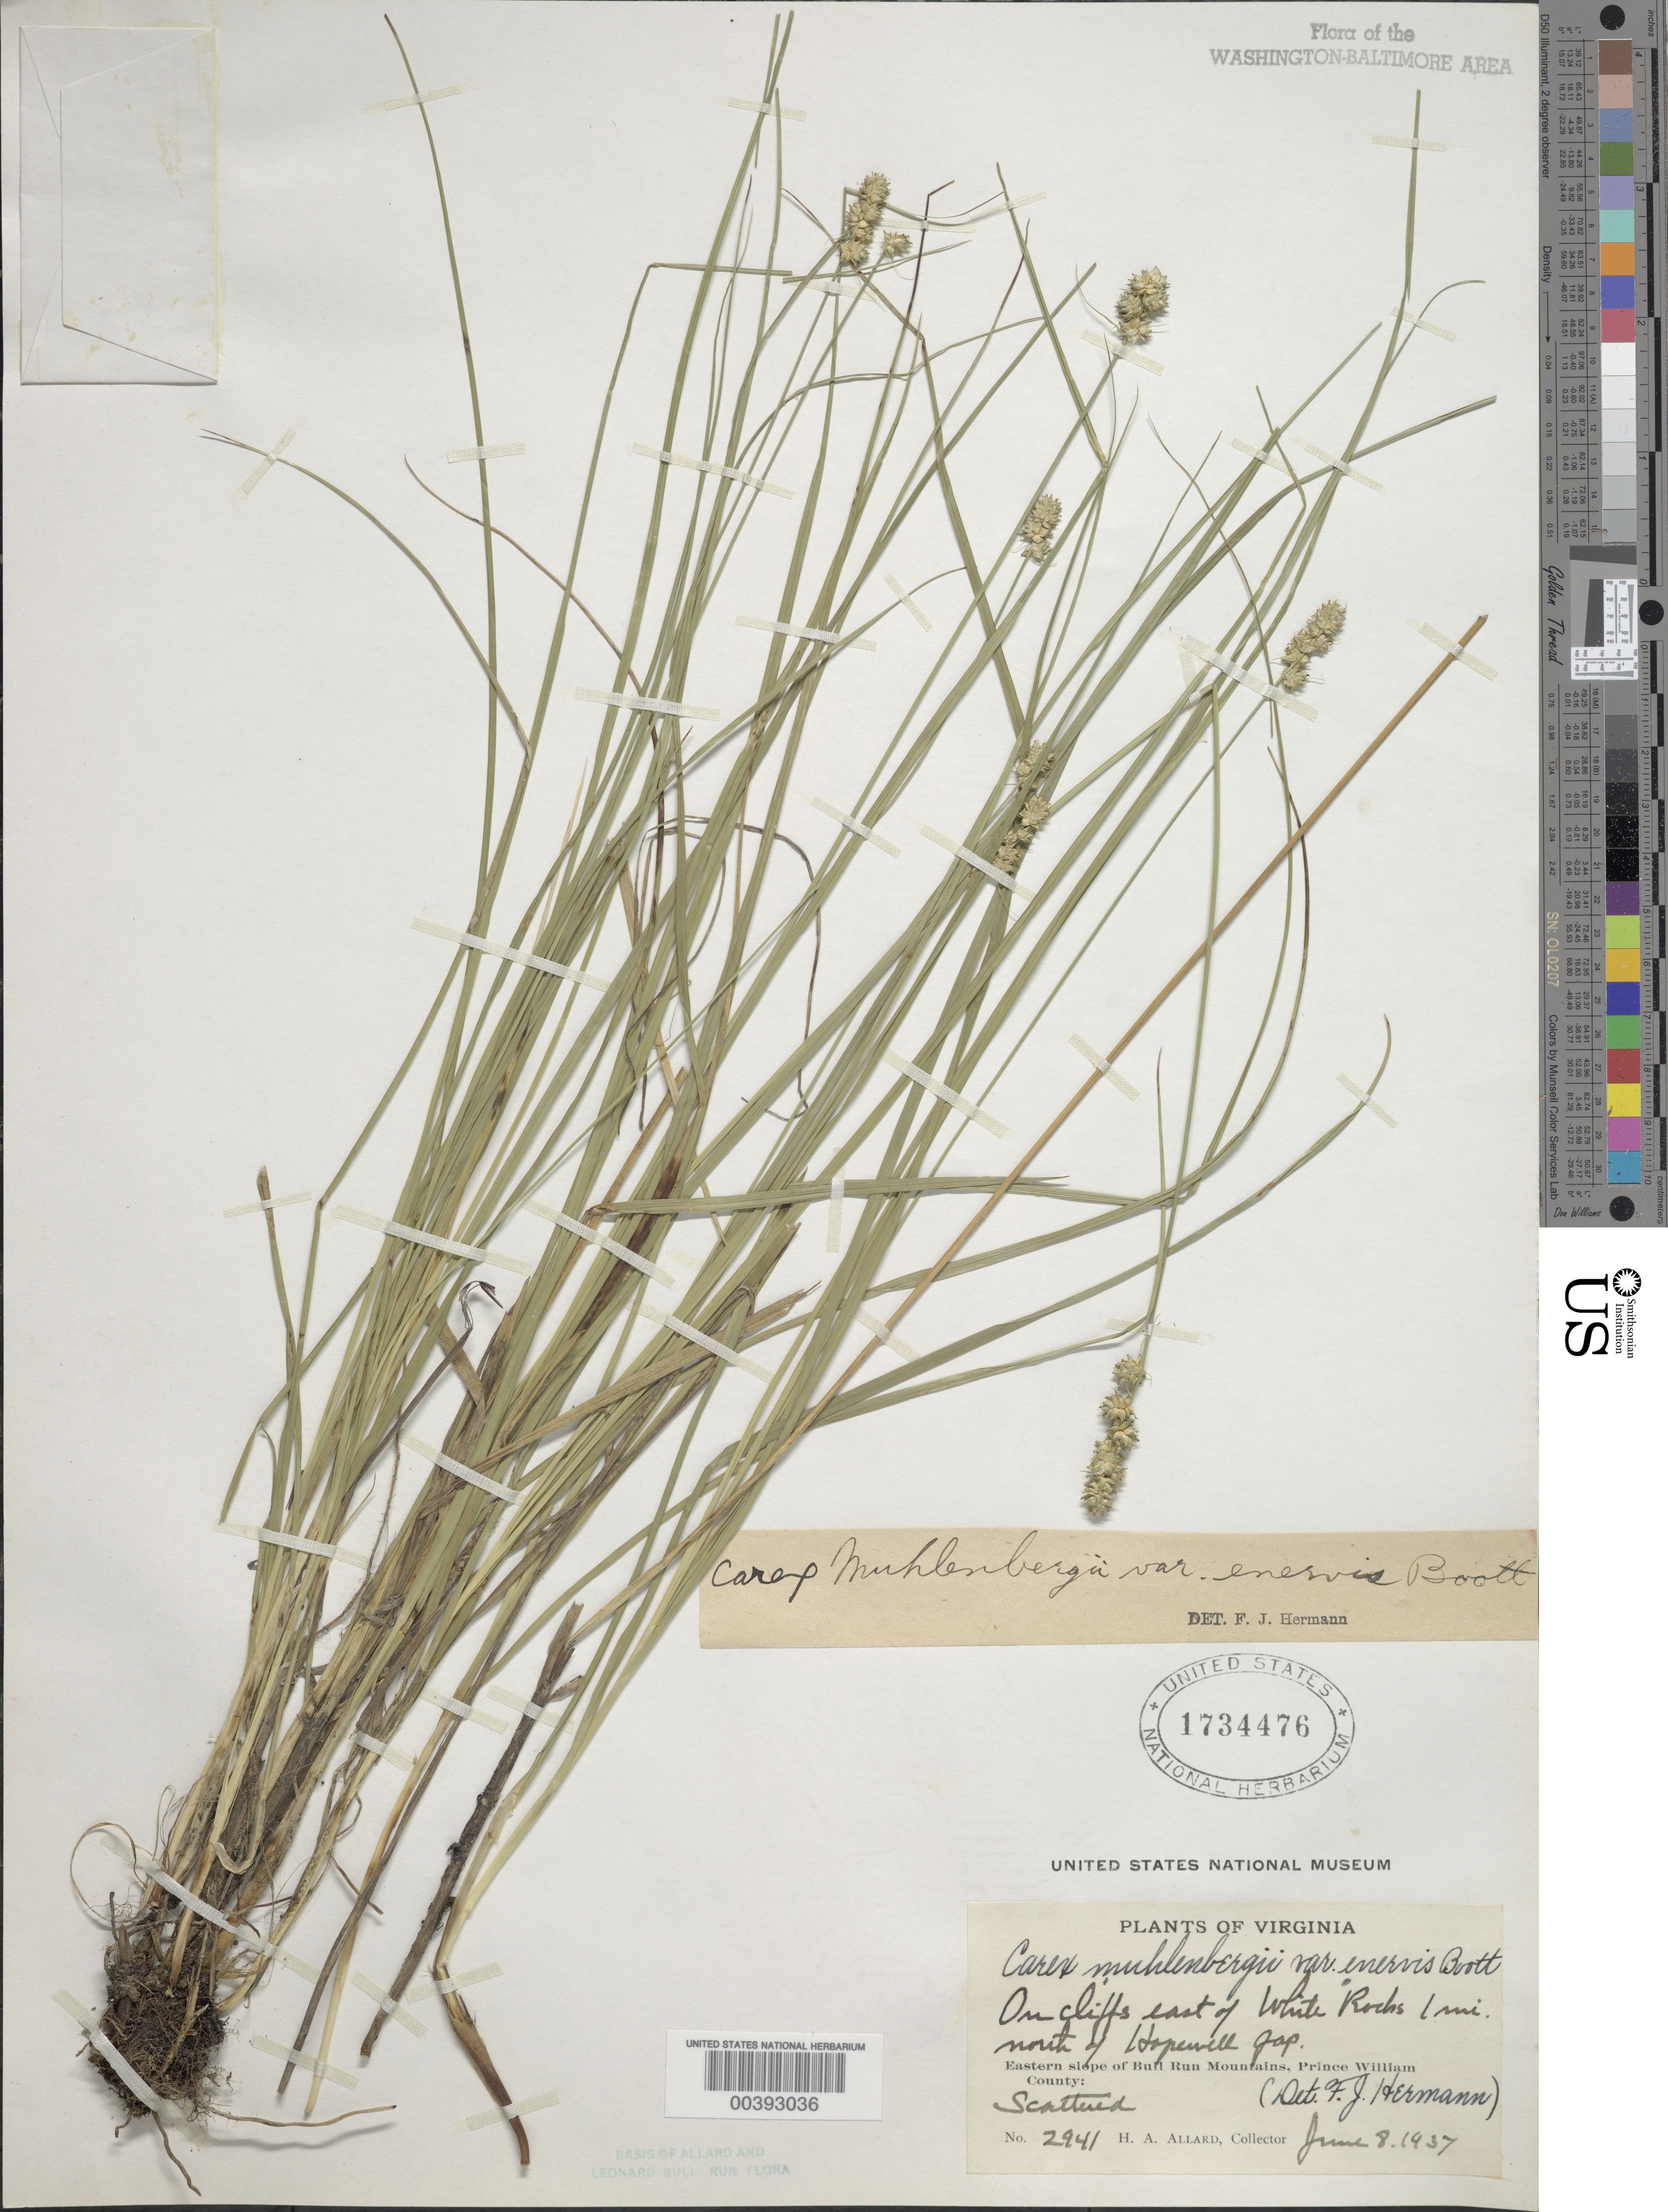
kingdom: Plantae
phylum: Tracheophyta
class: Liliopsida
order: Poales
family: Cyperaceae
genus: Carex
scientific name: Carex muehlenbergii var. enervis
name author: Boott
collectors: H. A. Allard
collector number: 2941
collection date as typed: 08 Jun 1937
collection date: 1937-06-08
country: United States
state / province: Virginia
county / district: Prince William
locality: North of Hopewell Gap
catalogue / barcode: US 1734476